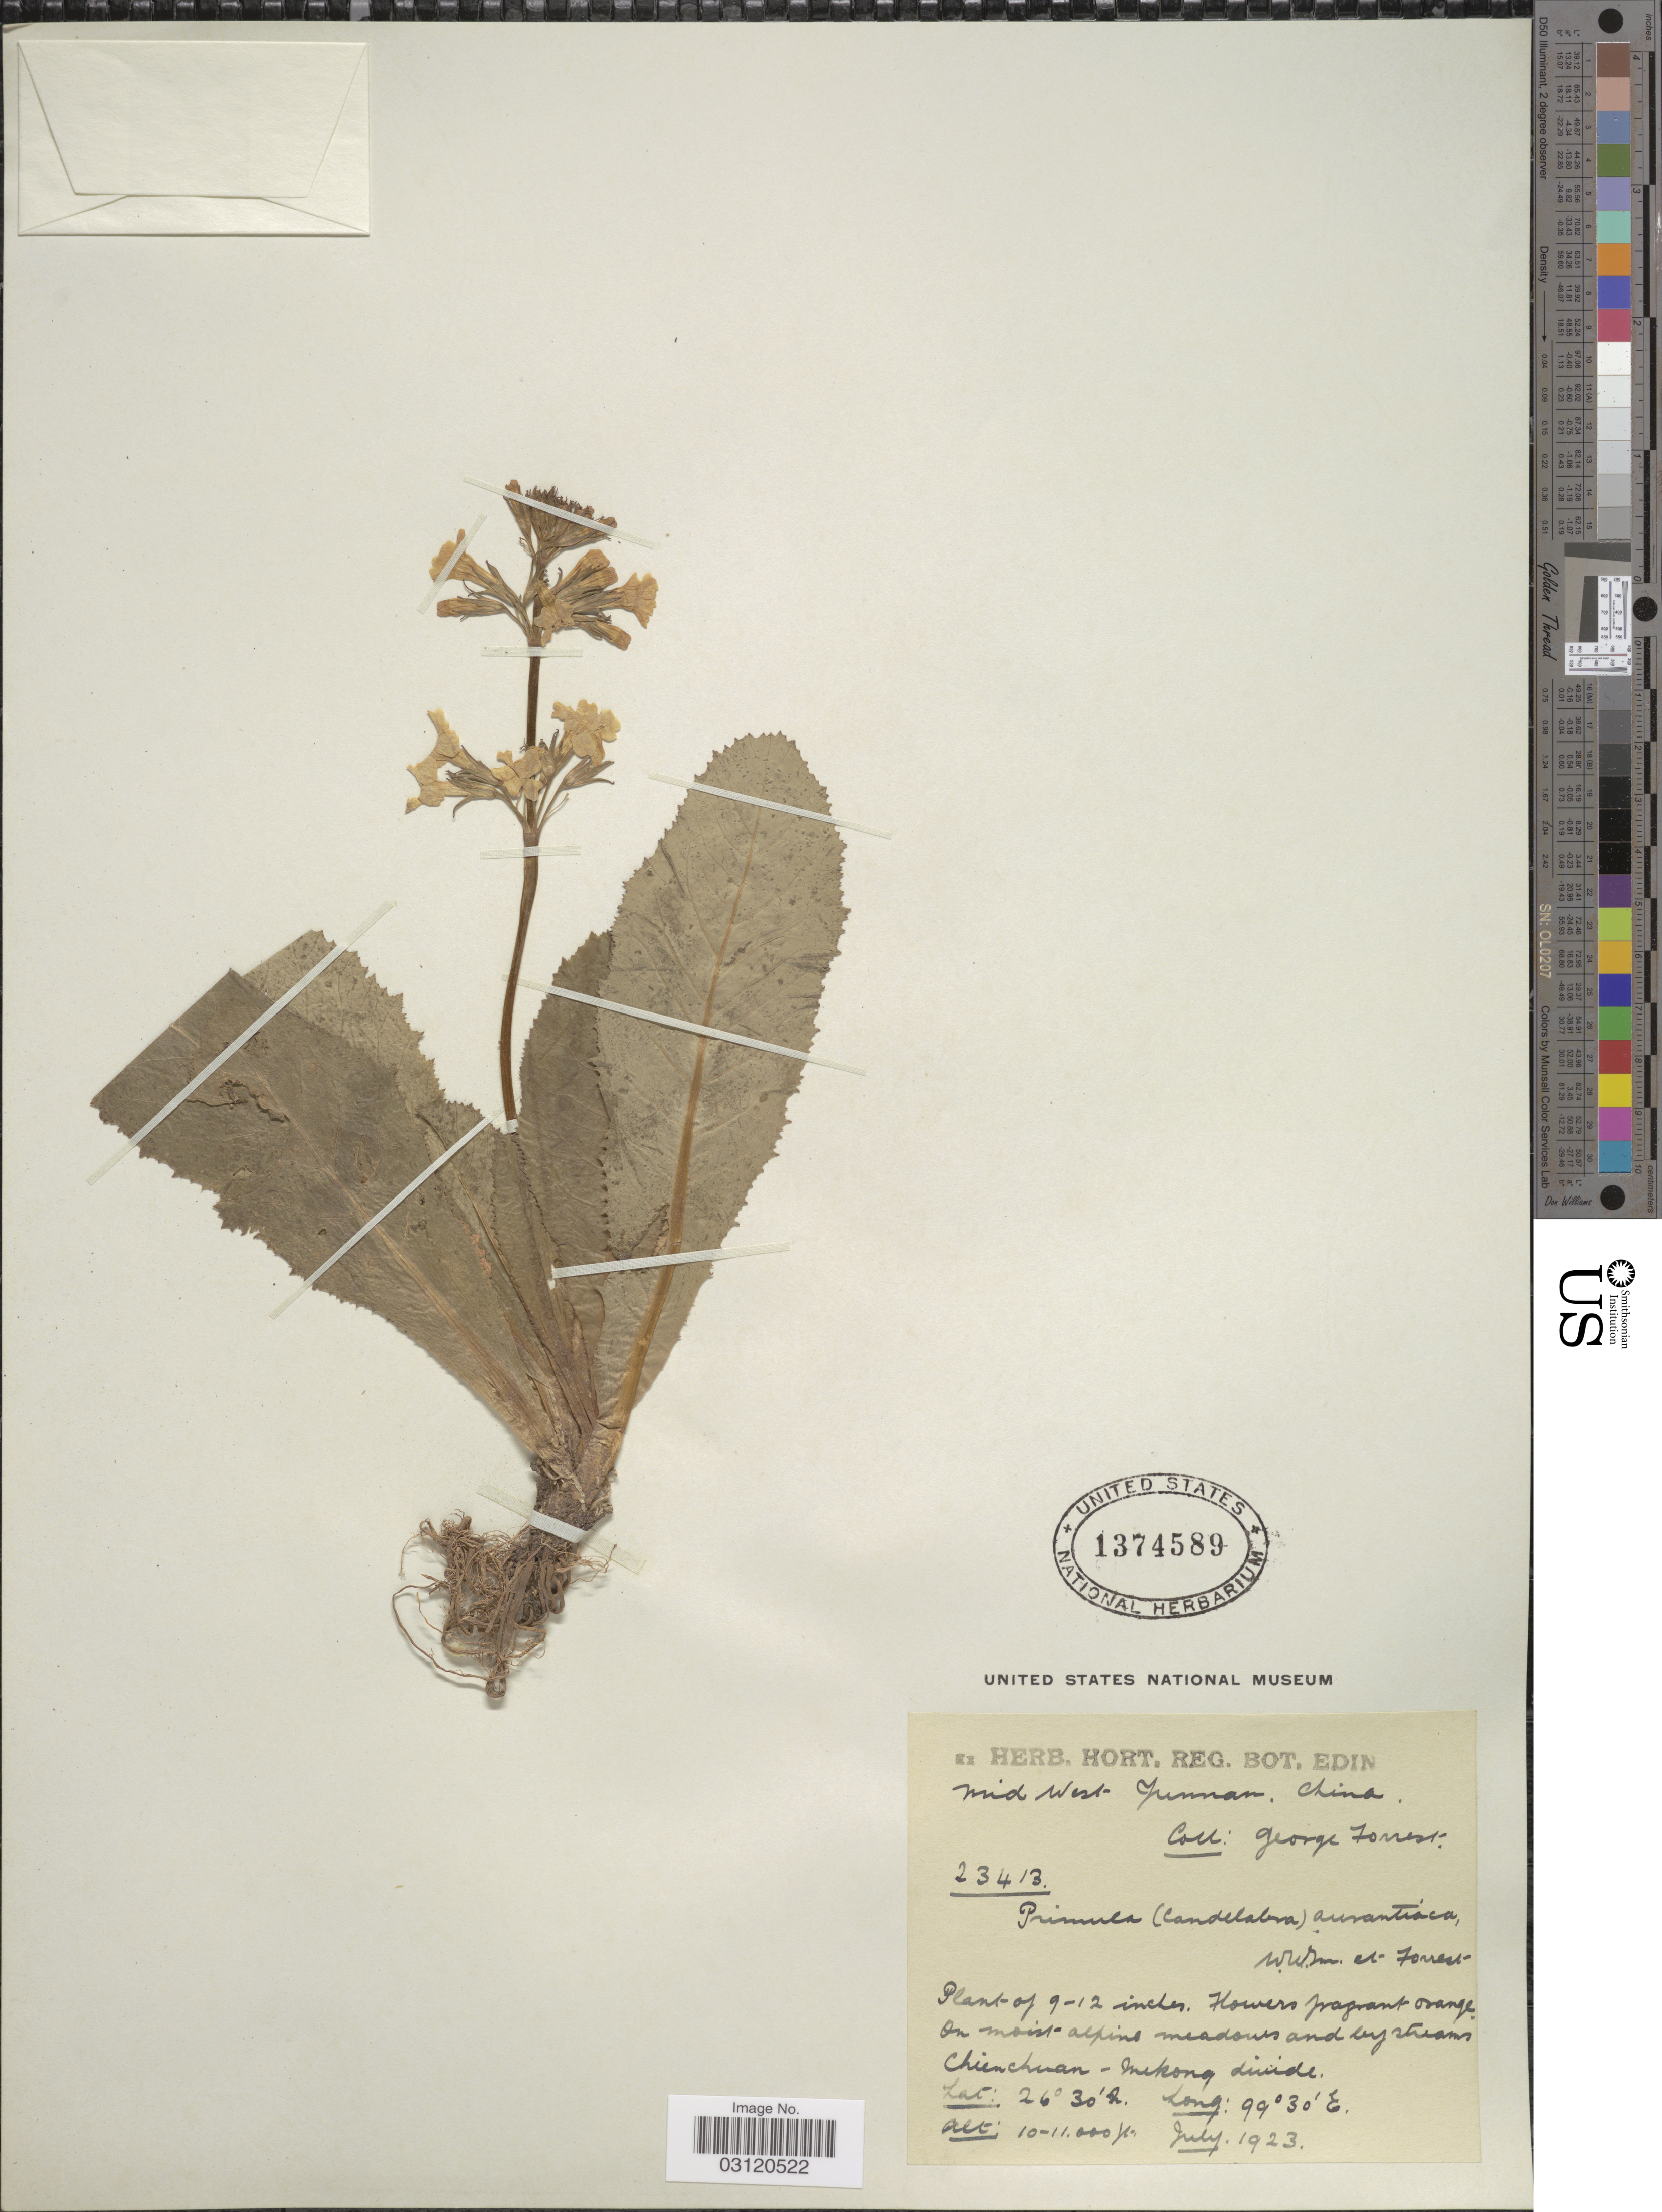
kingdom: Plantae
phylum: Tracheophyta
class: Magnoliopsida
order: Ericales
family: Primulaceae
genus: Primula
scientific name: Primula aurantiaca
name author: W.W. Sm. & Forrest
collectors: G. Forrest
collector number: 23413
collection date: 1923-07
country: China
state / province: Yunnan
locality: Mid West Yunnan. On moist alpine meadows and by stream Chienchuan-Mekong divide.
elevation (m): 3048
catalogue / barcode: US 1374589